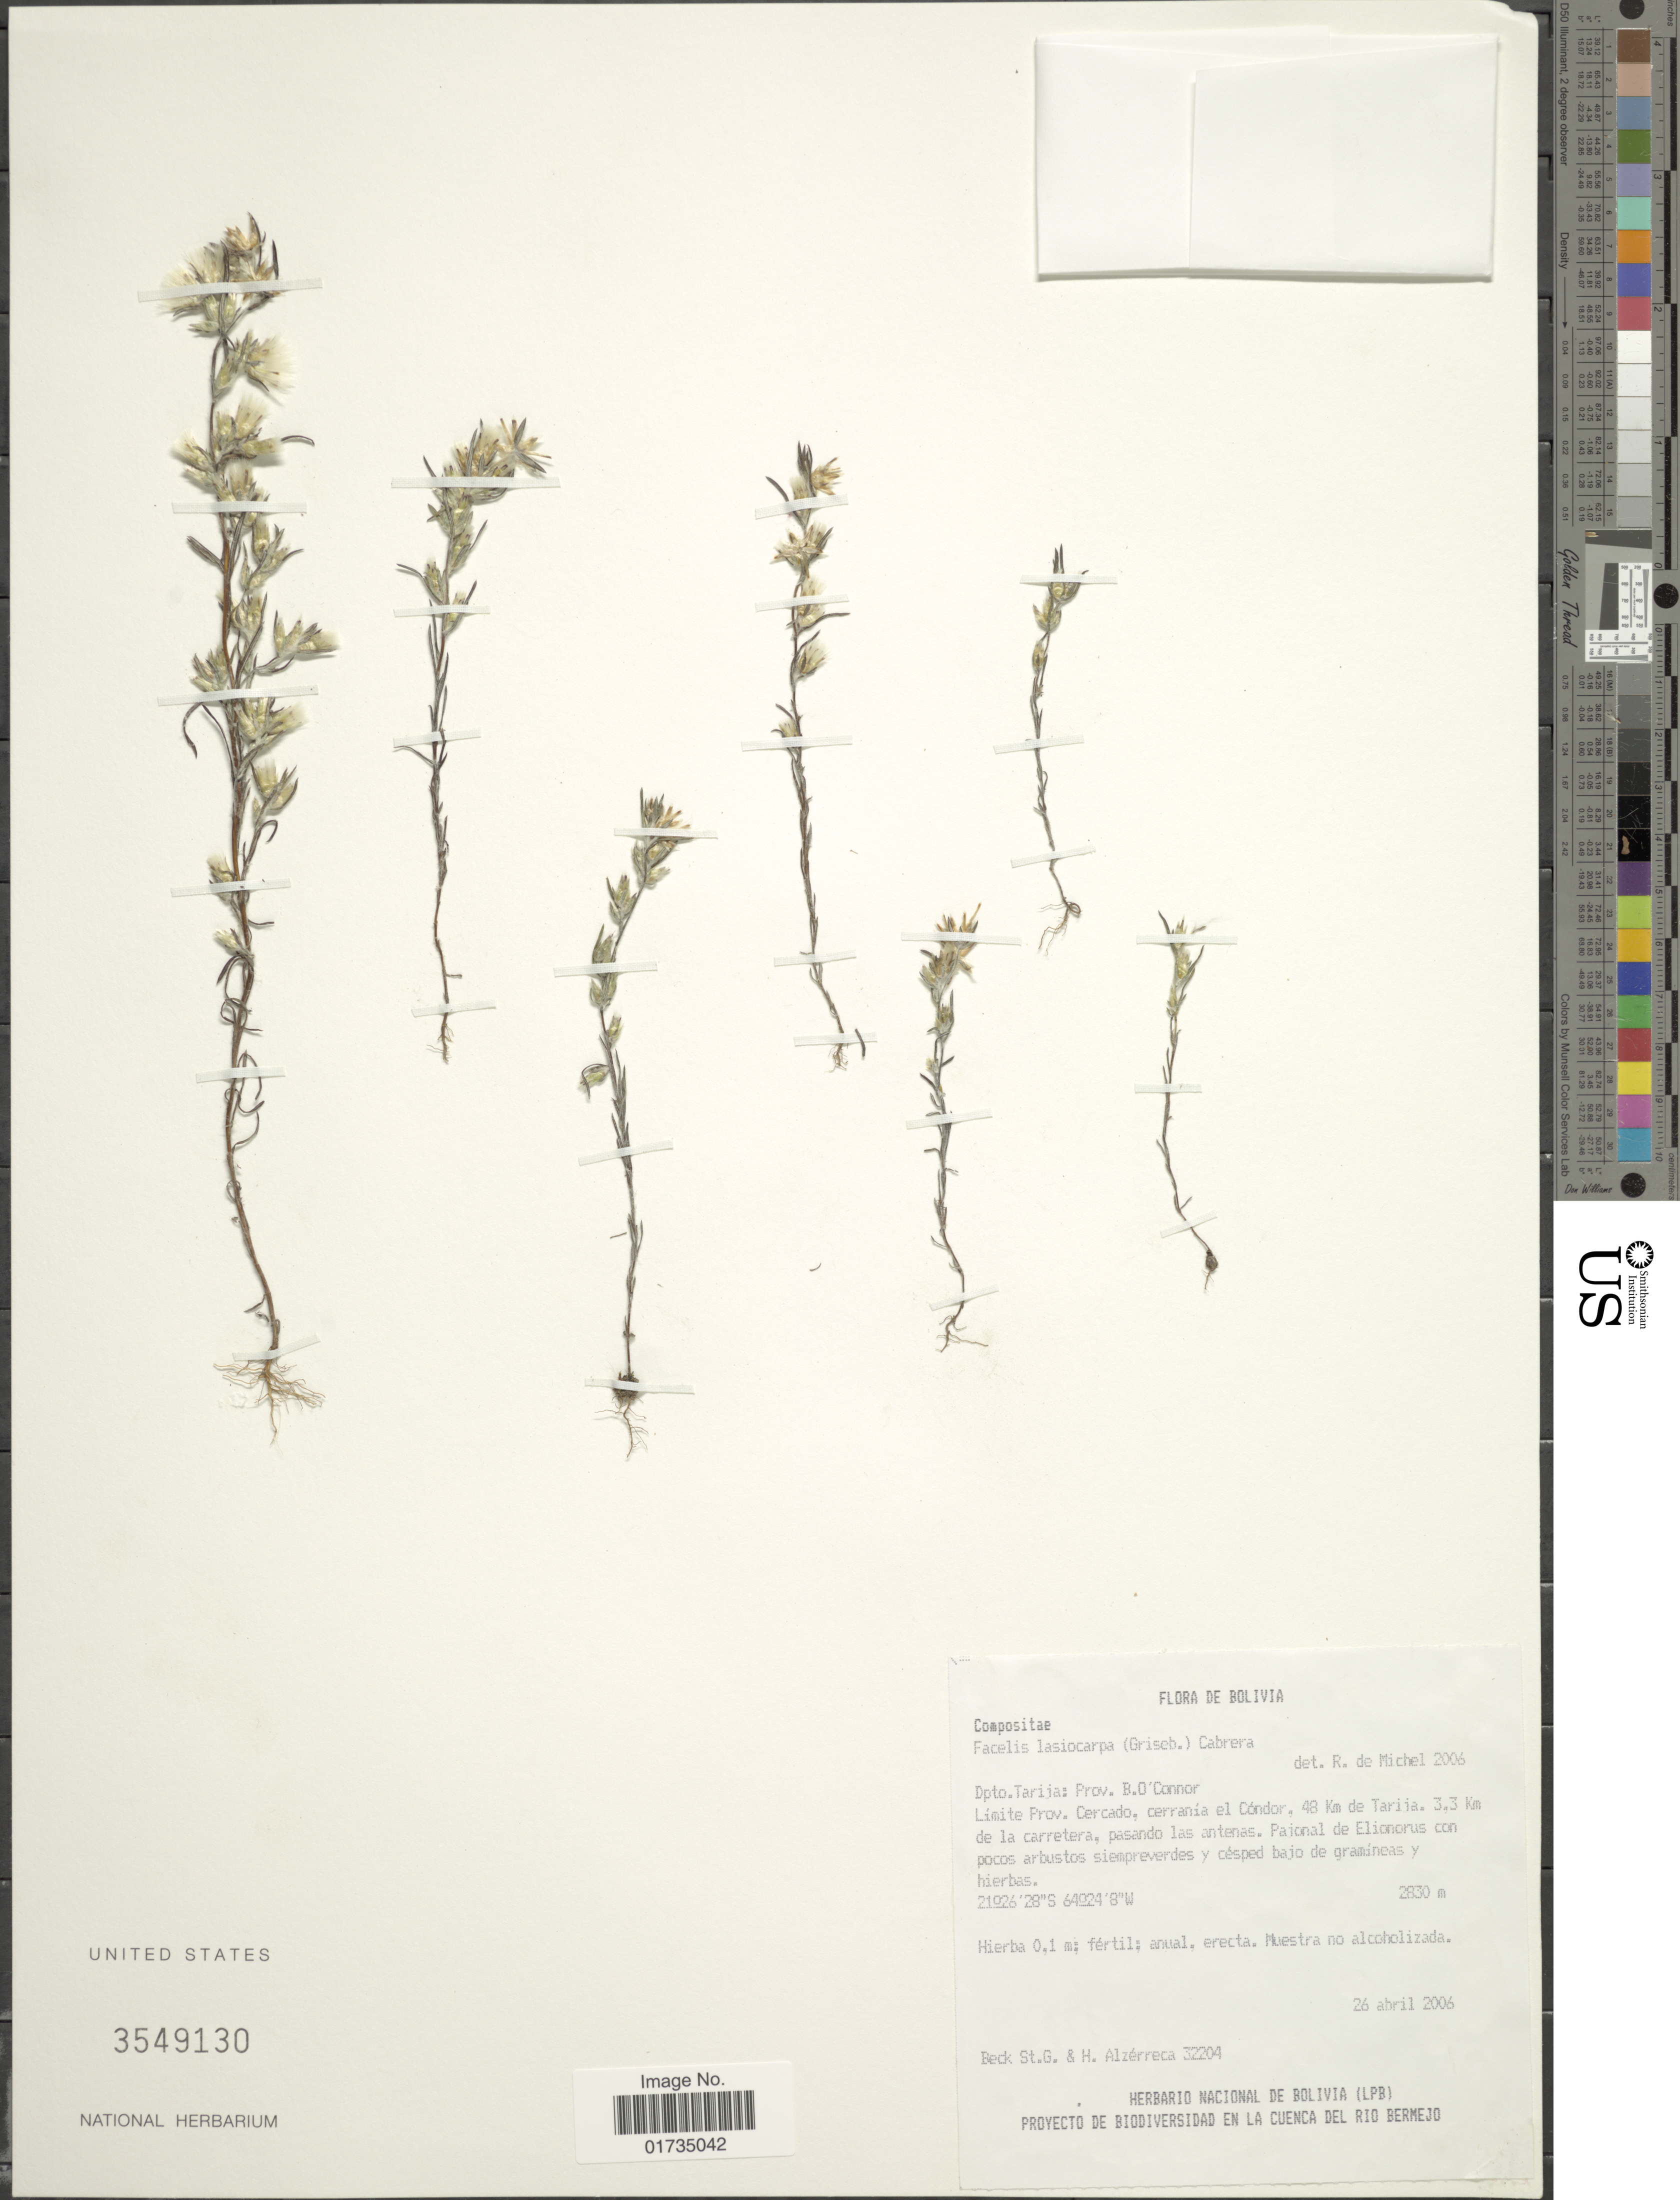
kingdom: Plantae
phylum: Tracheophyta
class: Magnoliopsida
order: Asterales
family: Asteraceae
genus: Facelis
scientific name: Facelis lasiocarpa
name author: (Griseb.) Cabrera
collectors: S. G. Beck & H. Alzerreca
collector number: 32204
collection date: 2006-04-26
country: Bolivia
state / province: Tarija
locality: Bolivia. Dpto. Tarija: Prov. N. O. Connor. Limite Prov. Cercado, cerrania el Condor, 48 Km de Tarija. 3,3 Km de la carretera, pasando las antenas.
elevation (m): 2830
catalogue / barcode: US 3549130